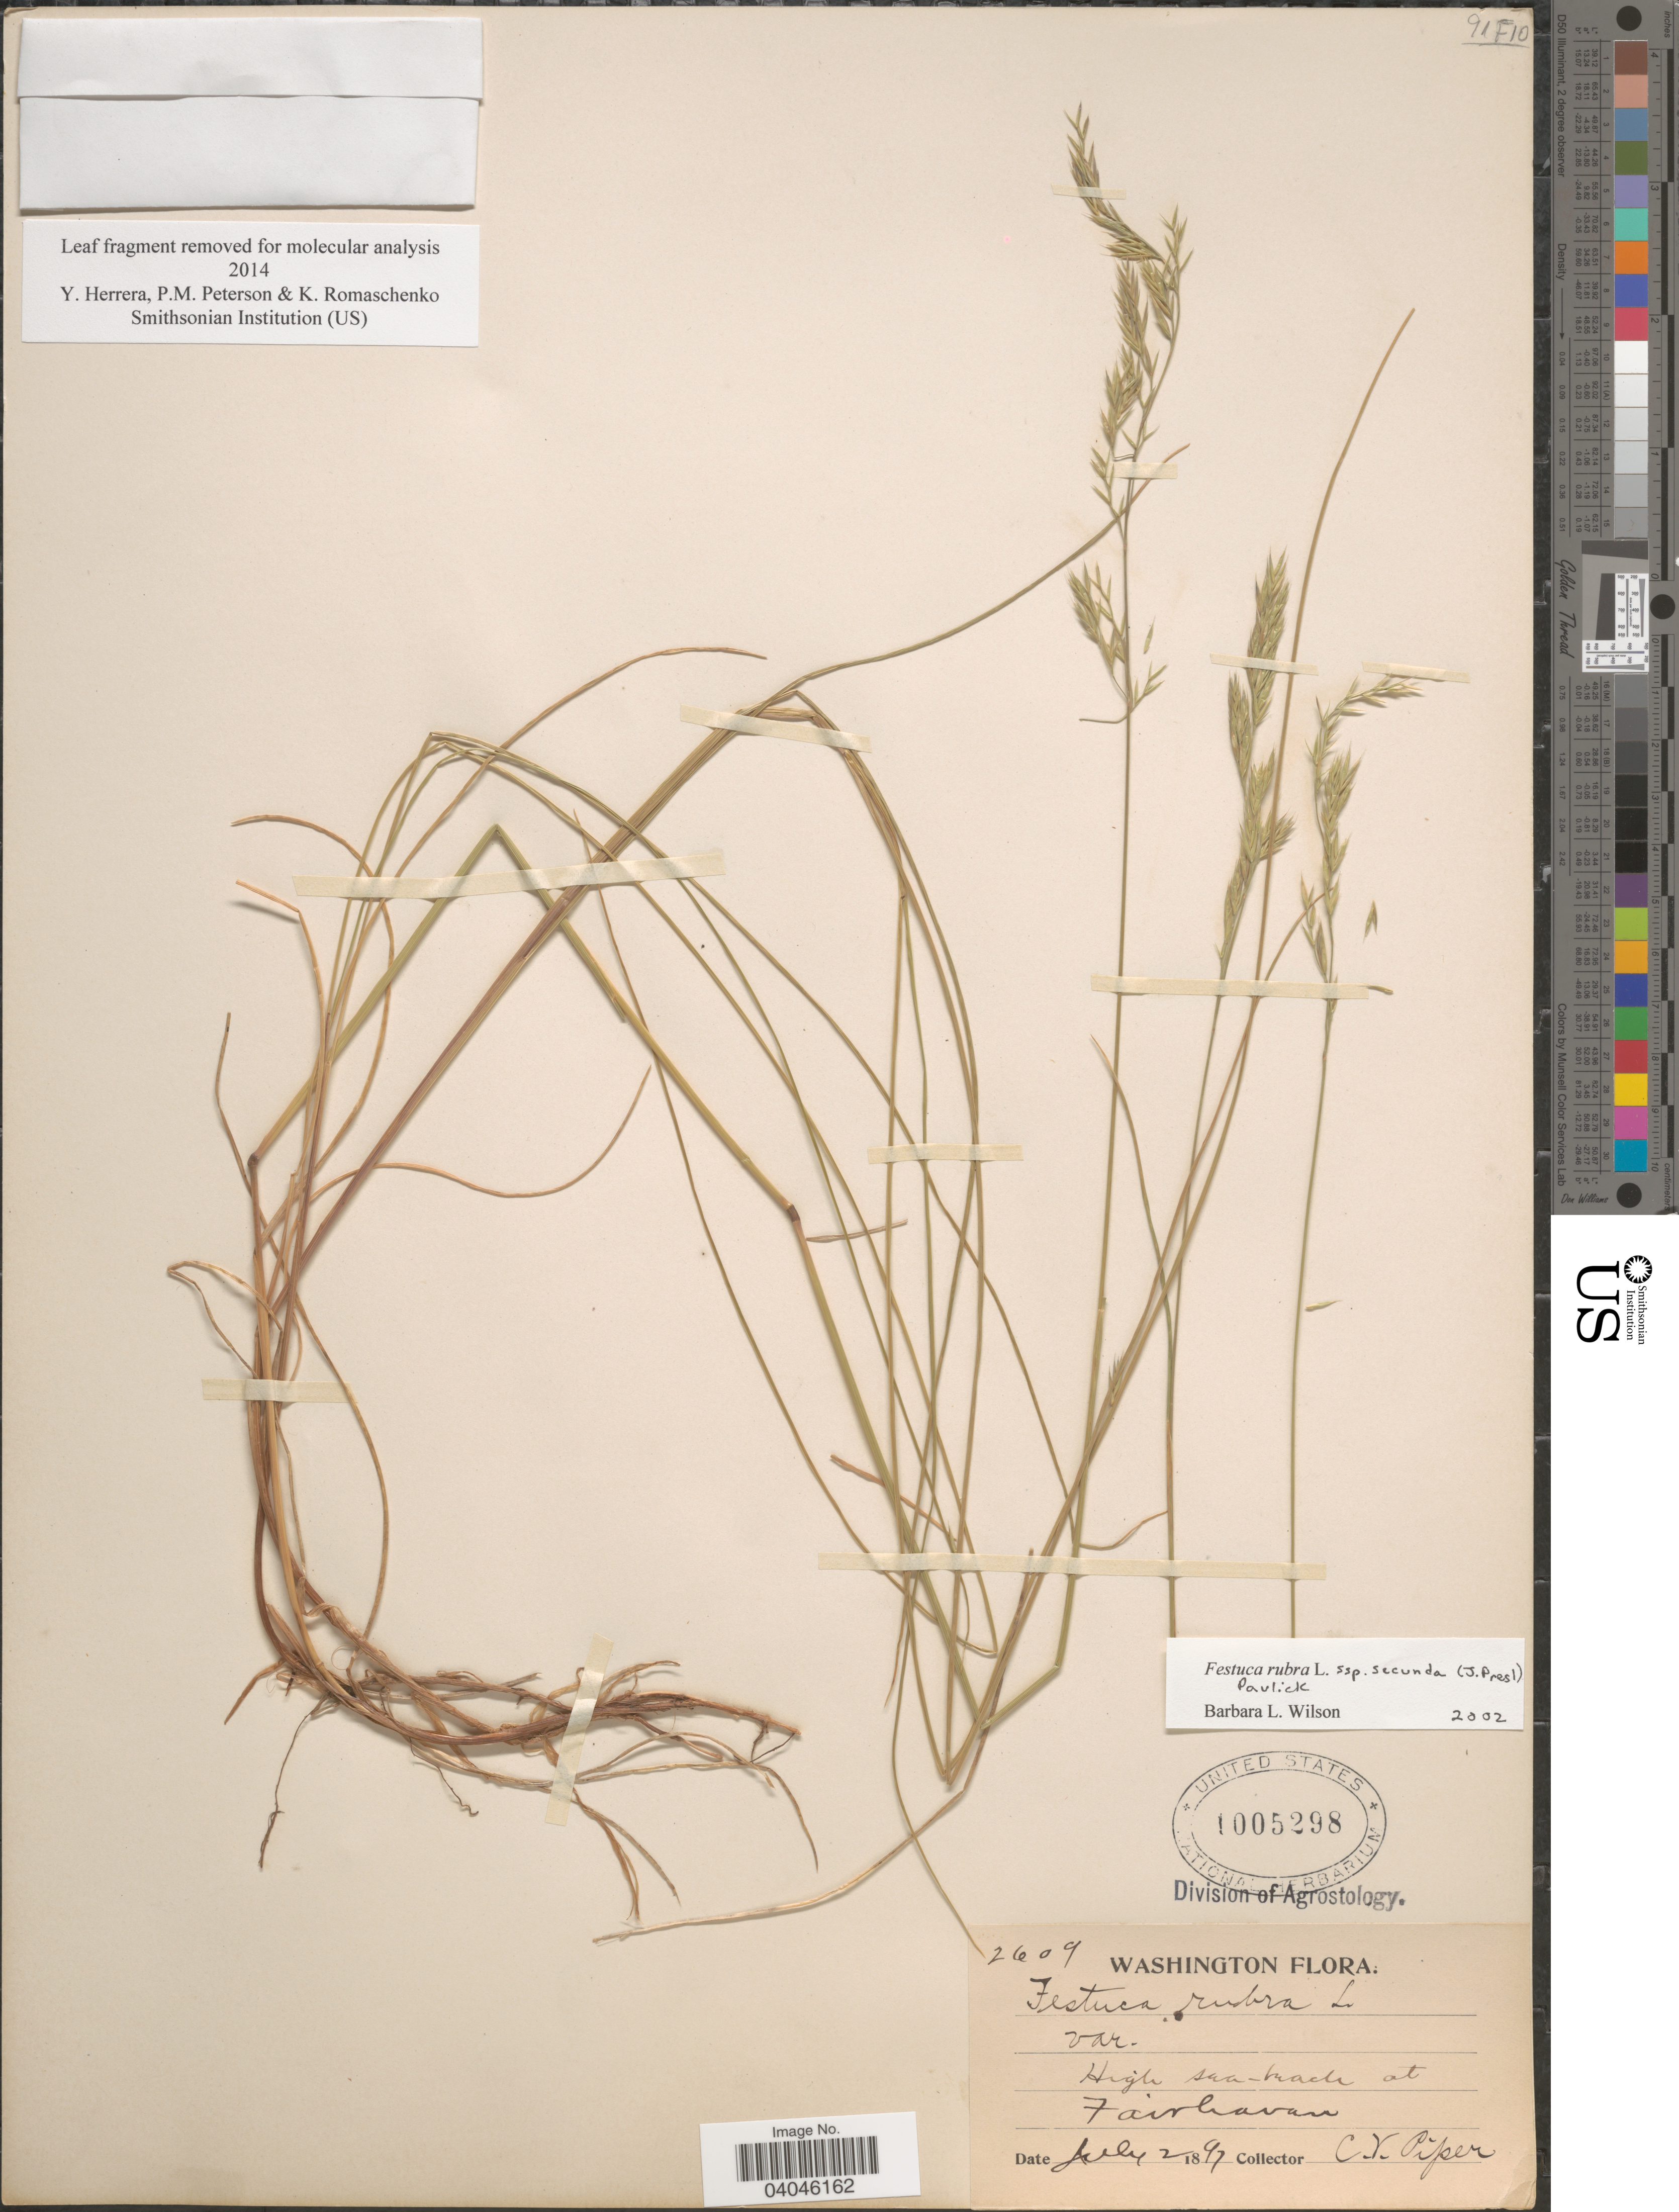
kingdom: Plantae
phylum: Tracheophyta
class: Liliopsida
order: Poales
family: Poaceae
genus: Festuca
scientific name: Festuca rubra subsp. secunda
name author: (J. Presl) Pavlick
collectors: C. V. Piper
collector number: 2609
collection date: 1897-07-02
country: United States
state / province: Washington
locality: High sea-beach at Fairhavan.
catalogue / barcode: US 1005298